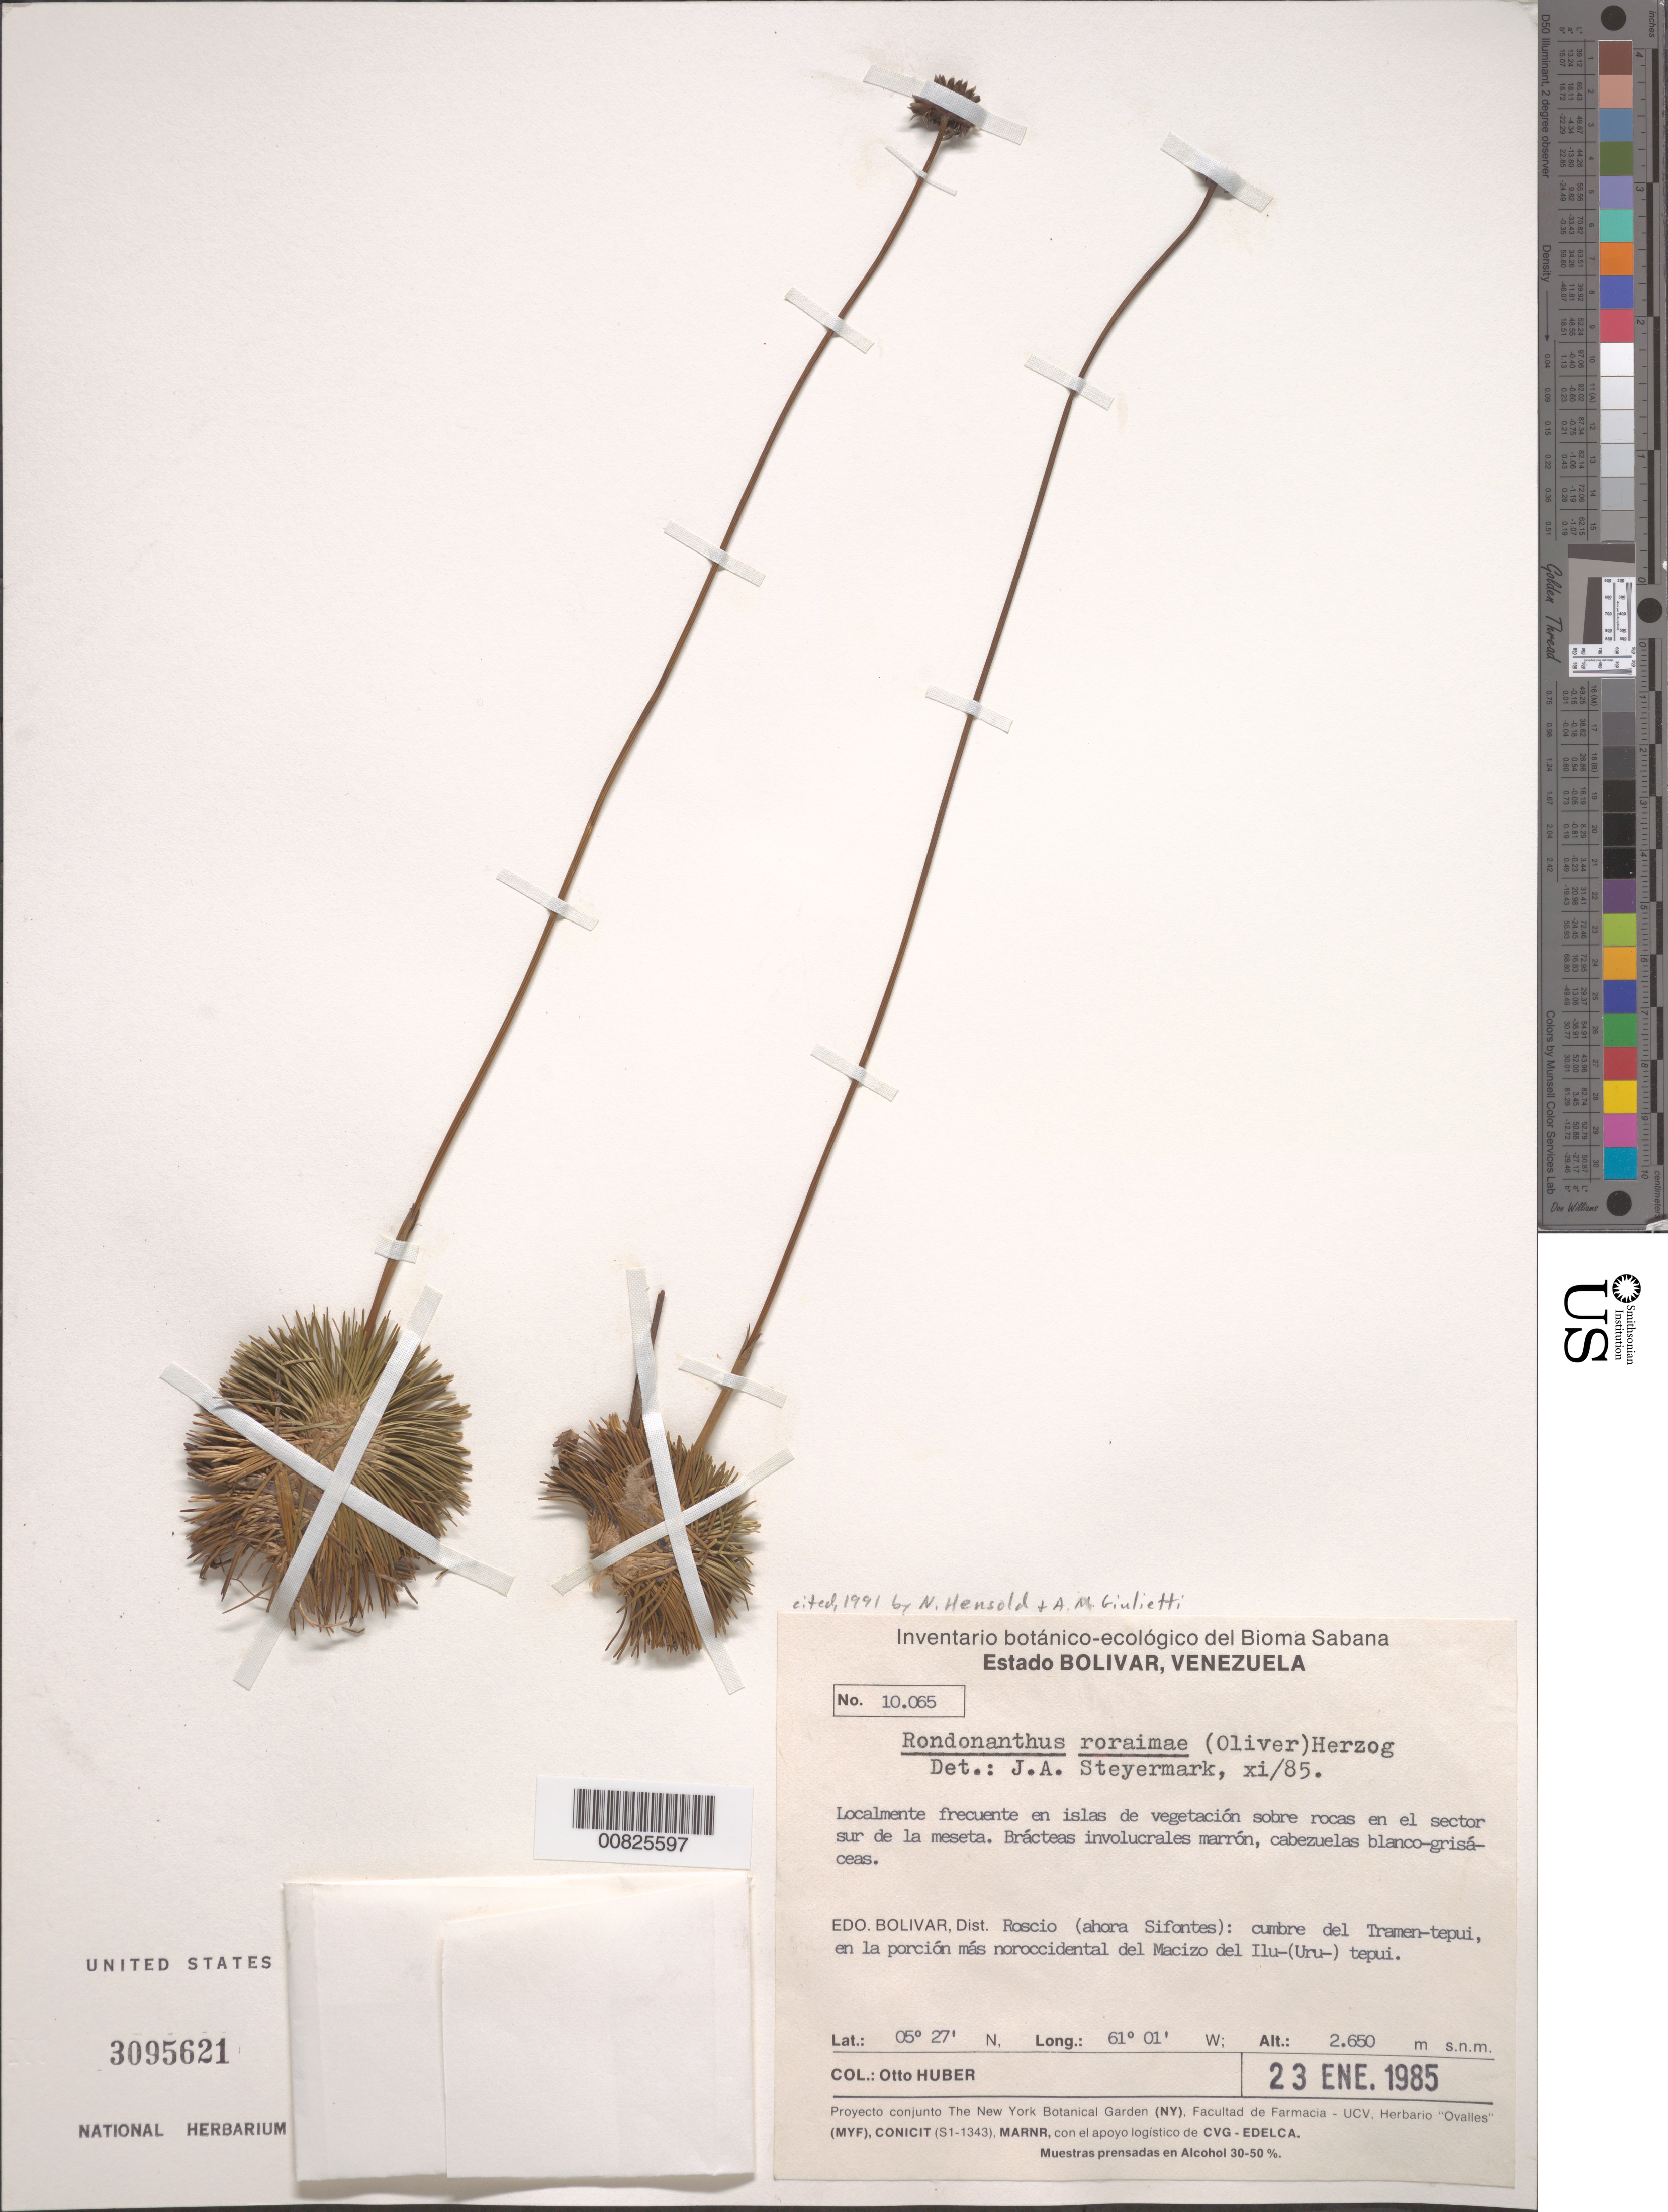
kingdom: Plantae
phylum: Tracheophyta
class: Liliopsida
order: Poales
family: Eriocaulaceae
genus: Rondonanthus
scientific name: Rondonanthus roraimae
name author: (Oliv.) Herzog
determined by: Steyermark, Julian A., (VEN)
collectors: O. Huber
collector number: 10065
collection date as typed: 23-Jan-85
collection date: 1985-01-23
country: Venezuela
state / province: Bolívar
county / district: Roscio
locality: Tramen-tepuí, cumbre, NW del Macizo de Ilú-(Uru-) tepuí (ahora Sifontes)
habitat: Islas de vegetación sobre rocas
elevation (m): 2650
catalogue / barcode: US 3095621